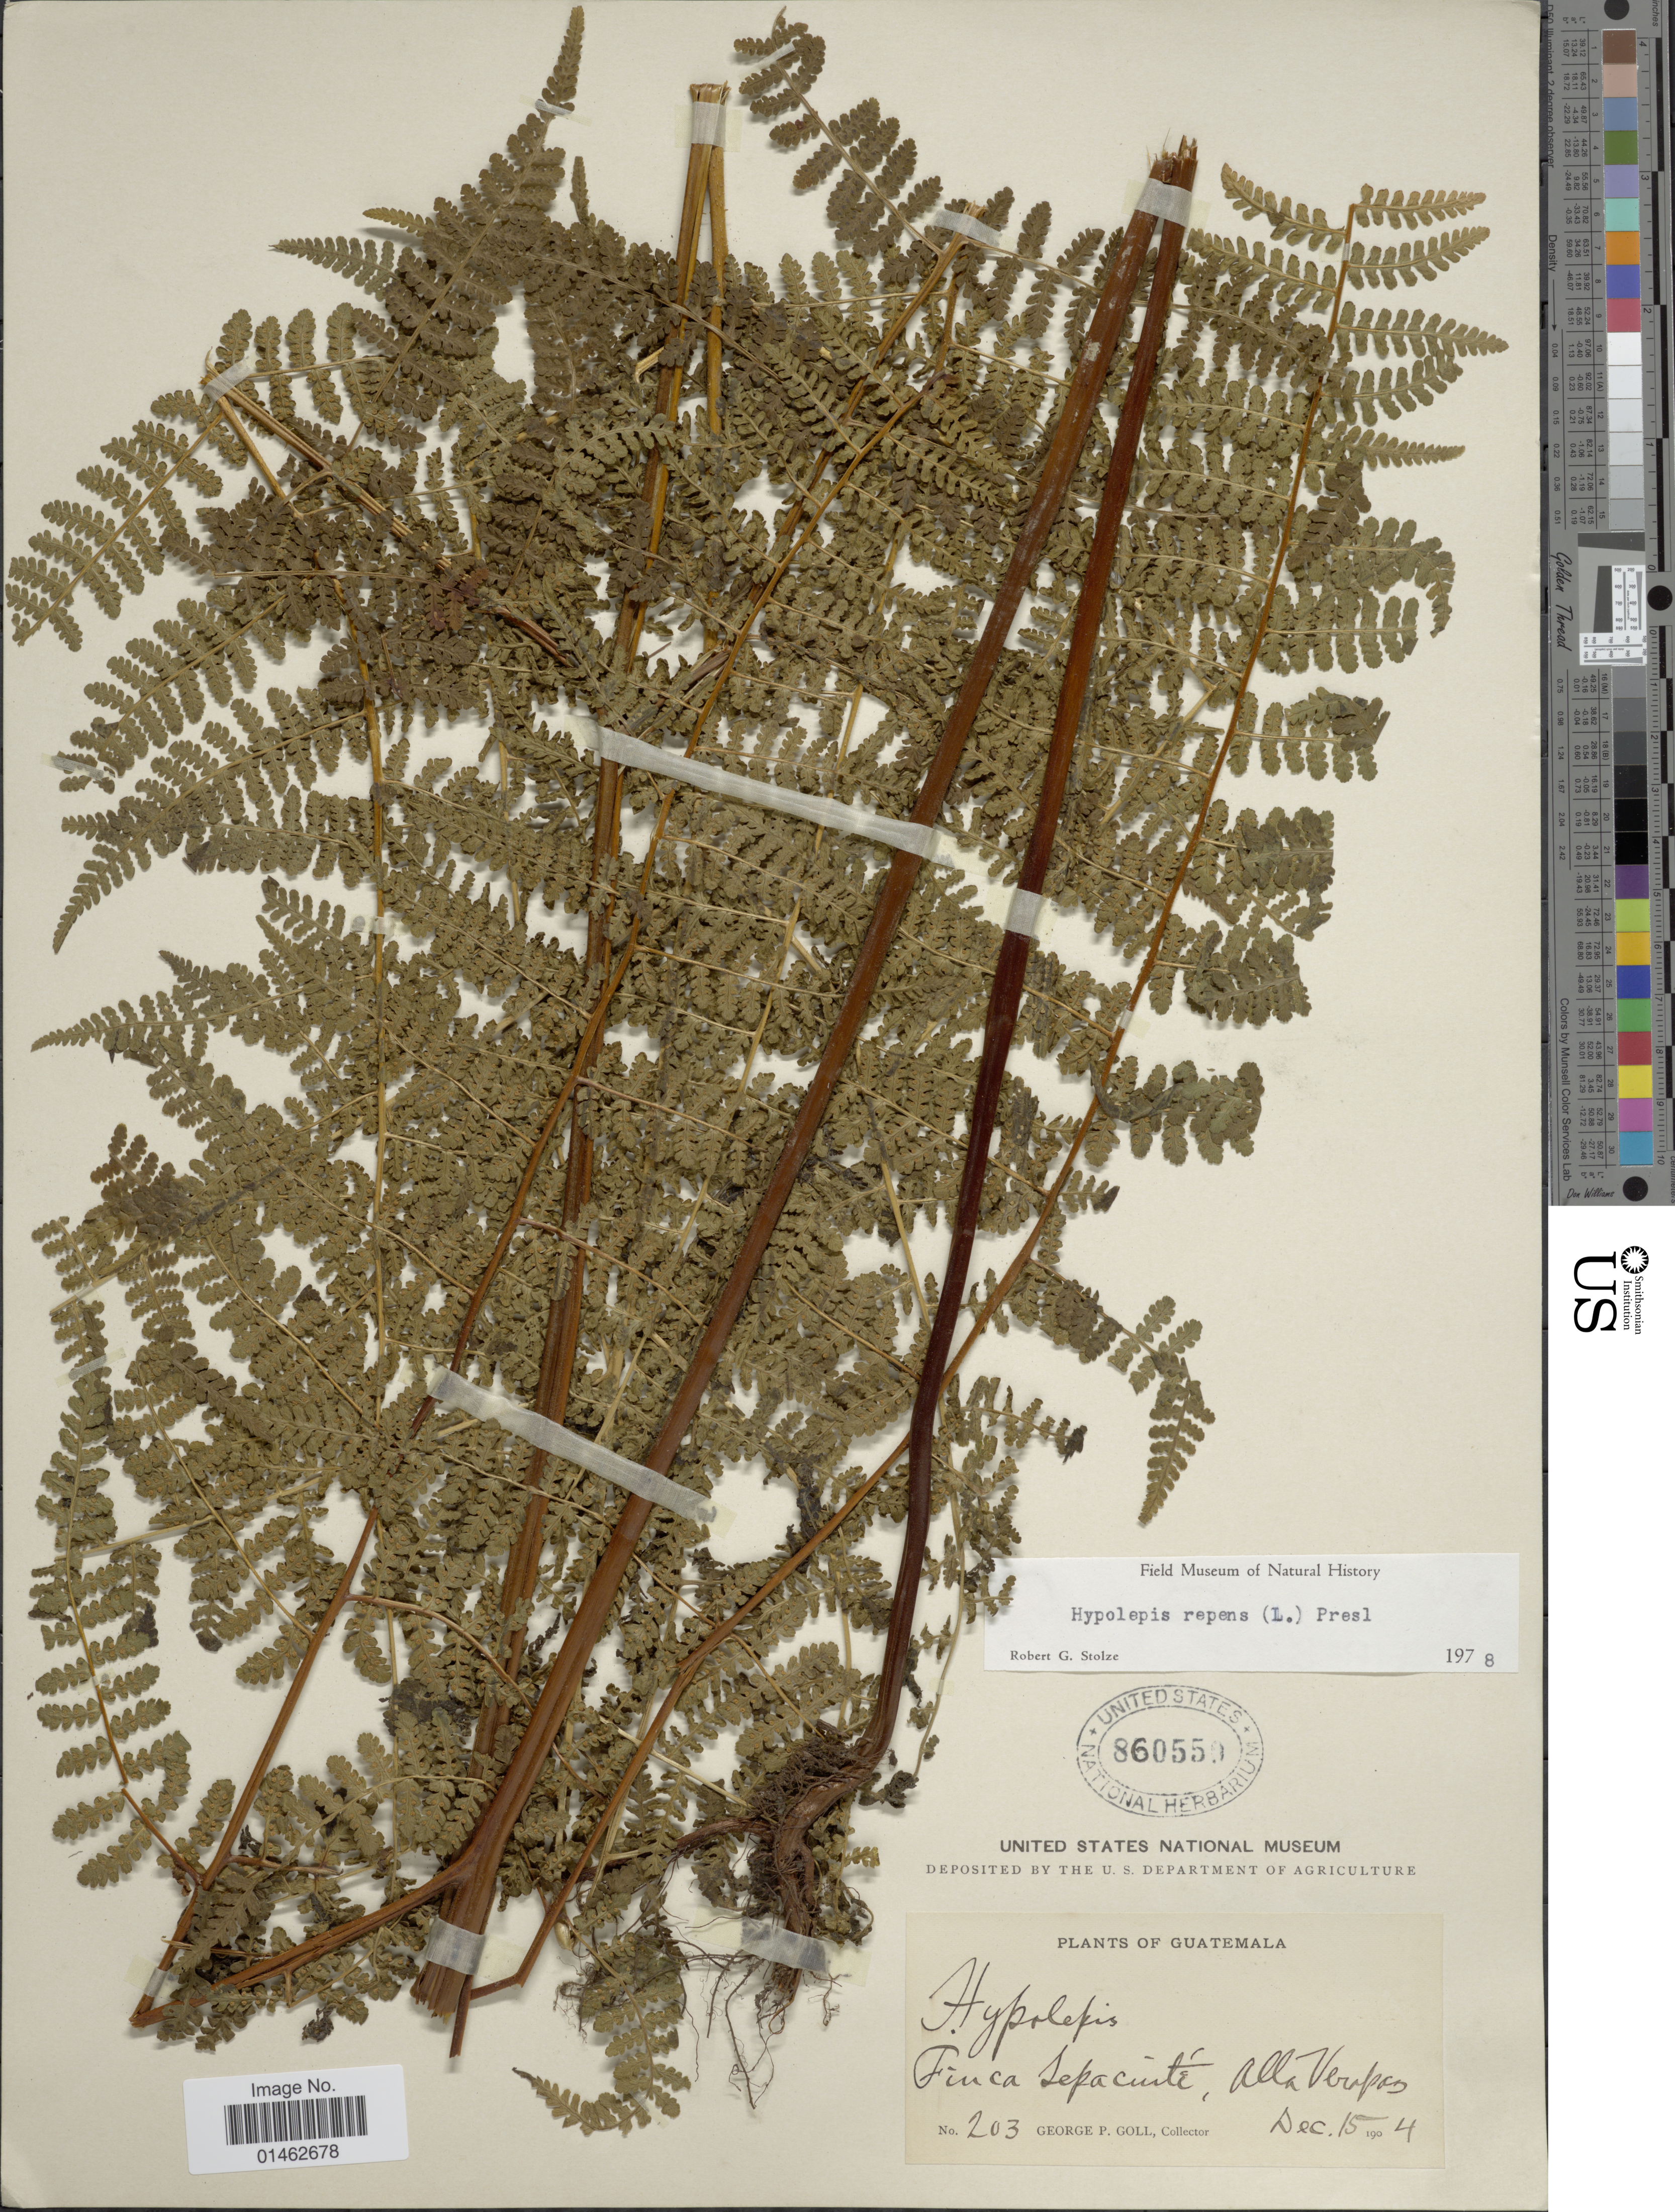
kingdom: Plantae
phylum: Tracheophyta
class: Polypodiopsida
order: Polypodiales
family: Dennstaedtiaceae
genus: Hypolepis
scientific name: Hypolepis repens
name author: (L.) C. Presl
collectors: G. P. Goll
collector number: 203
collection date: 1904-12-15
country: Guatemala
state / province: Alta Verapaz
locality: Finca Sepacuité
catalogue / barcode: US 860559